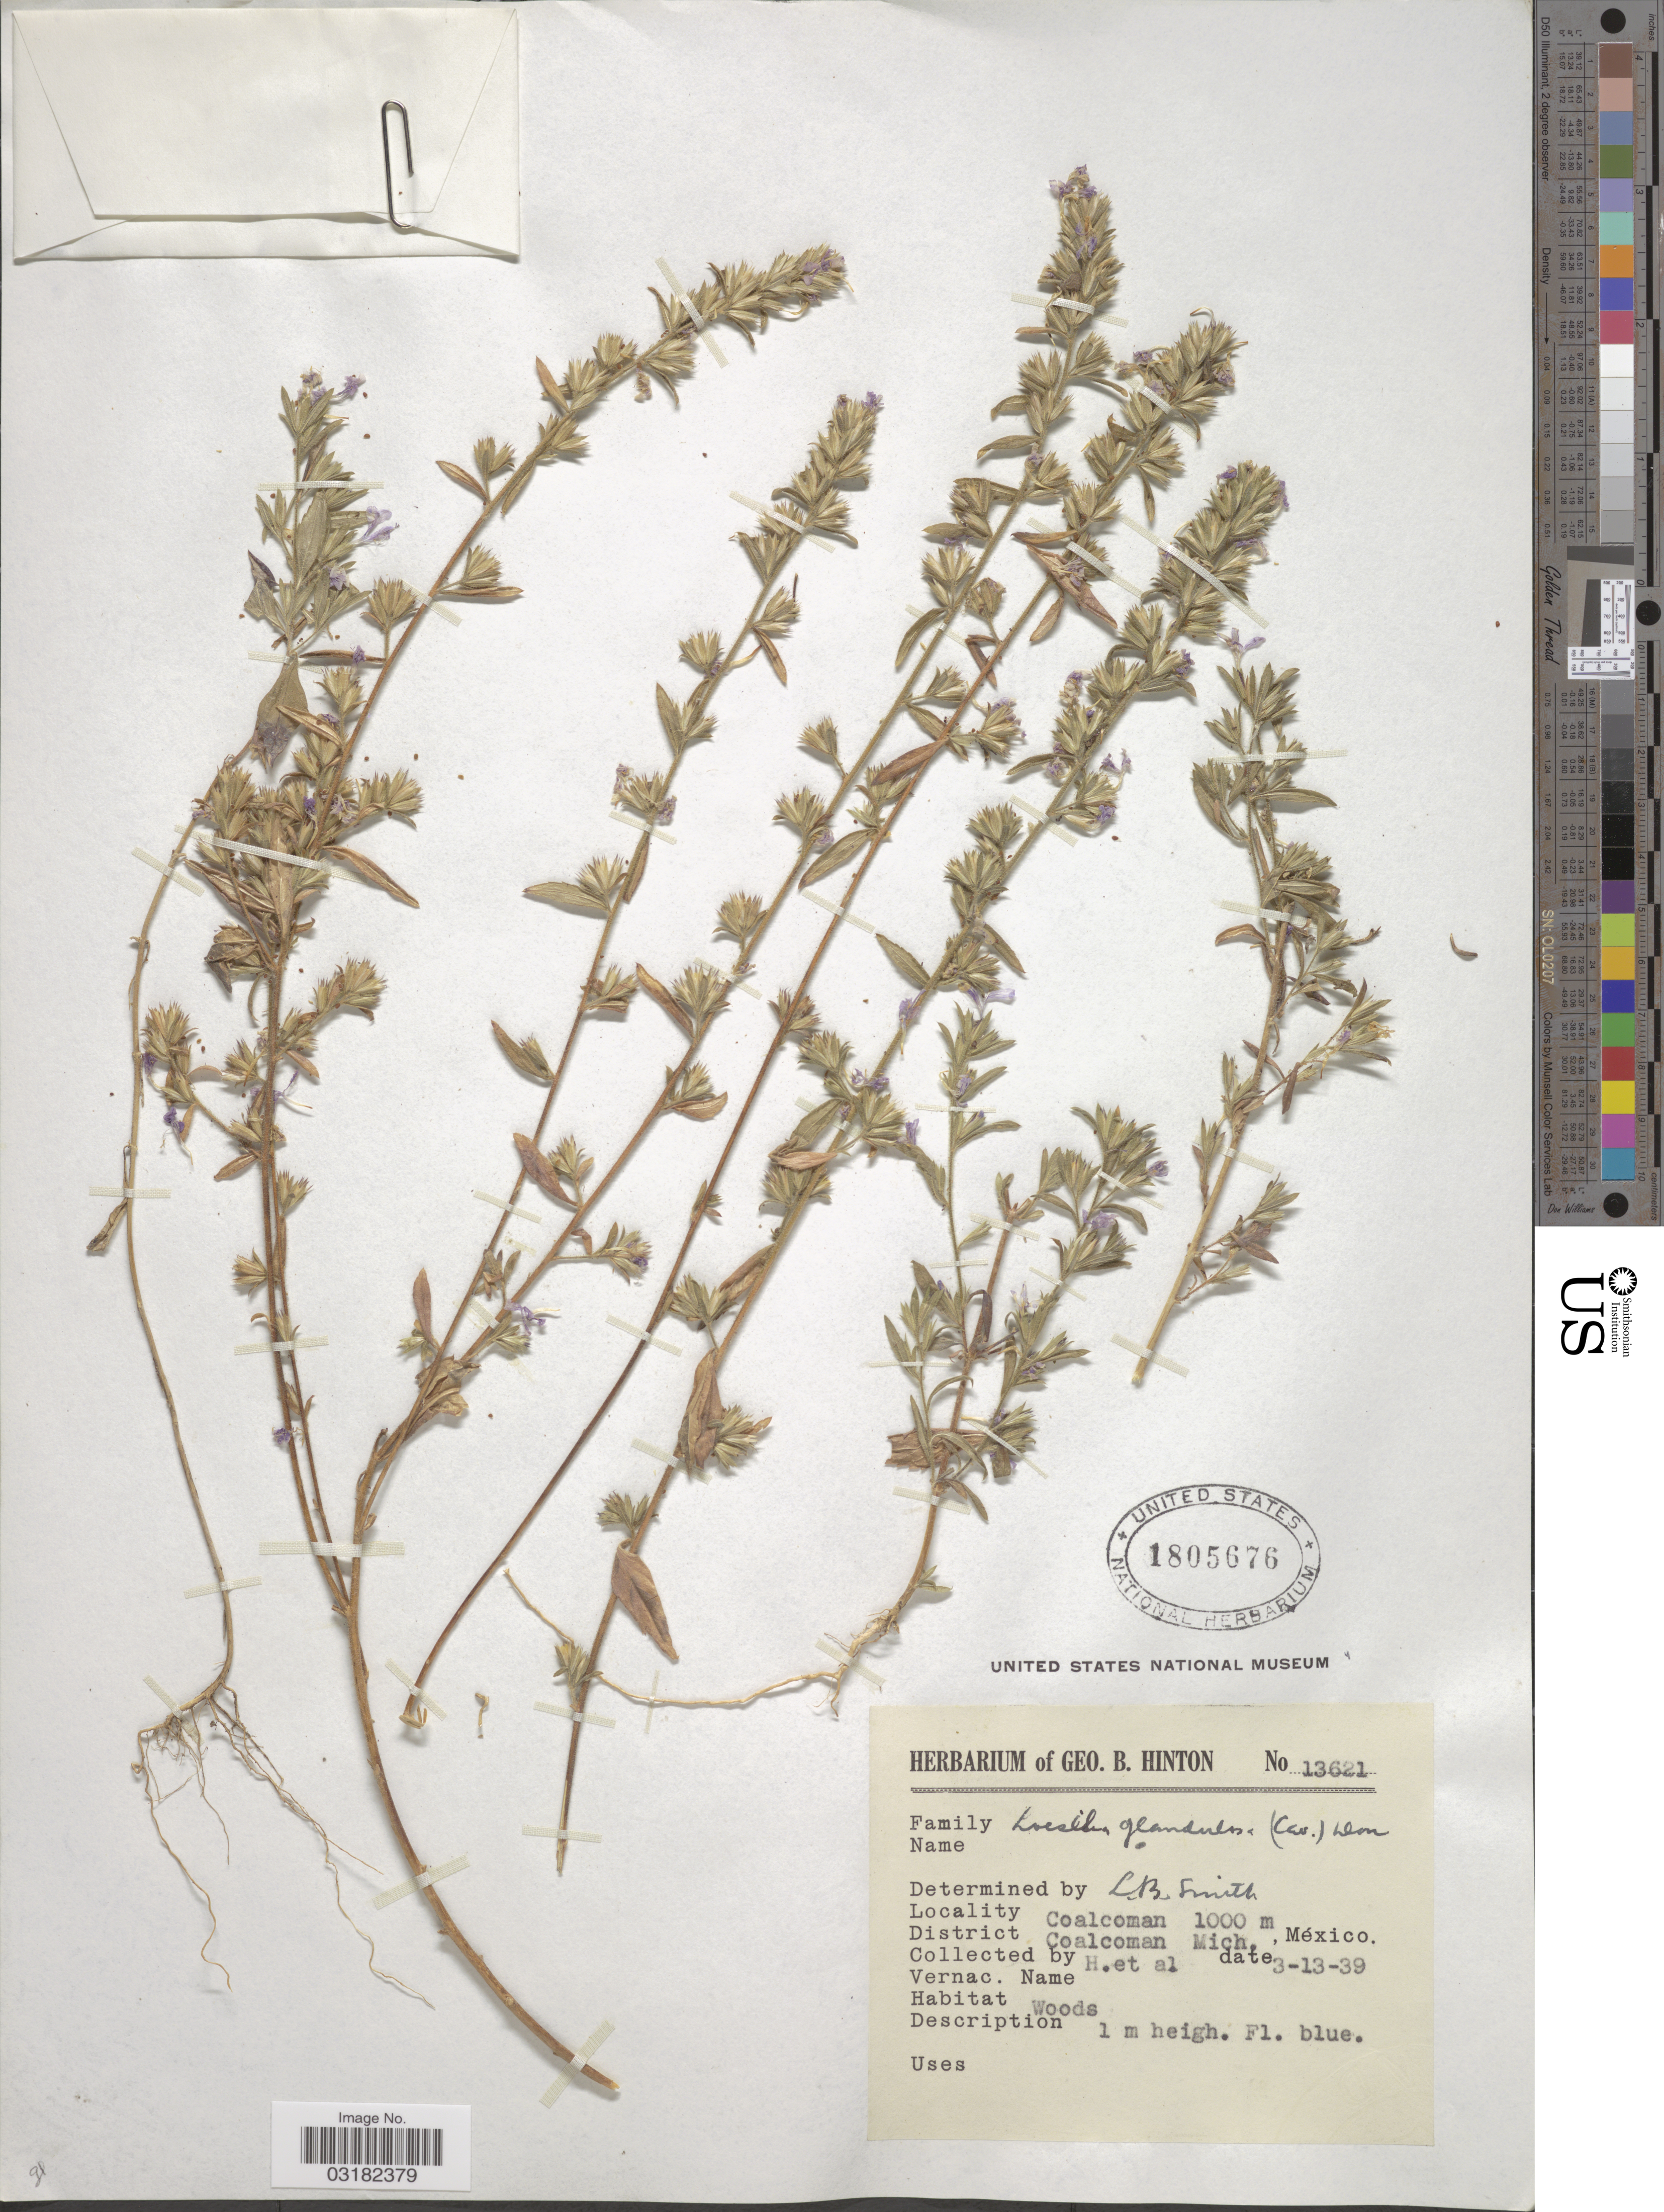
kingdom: Plantae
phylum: Tracheophyta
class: Magnoliopsida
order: Ericales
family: Polemoniaceae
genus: Loeselia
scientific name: Loeselia glandulosa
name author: (Cav.) G. Don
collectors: G. B. Hinton & et al.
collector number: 13621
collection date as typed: Transcribed d/m/y: 13/3/39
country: Mexico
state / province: Michoacán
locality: Coalcoman. District Coalcoman.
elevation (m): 1000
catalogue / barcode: US 1805676